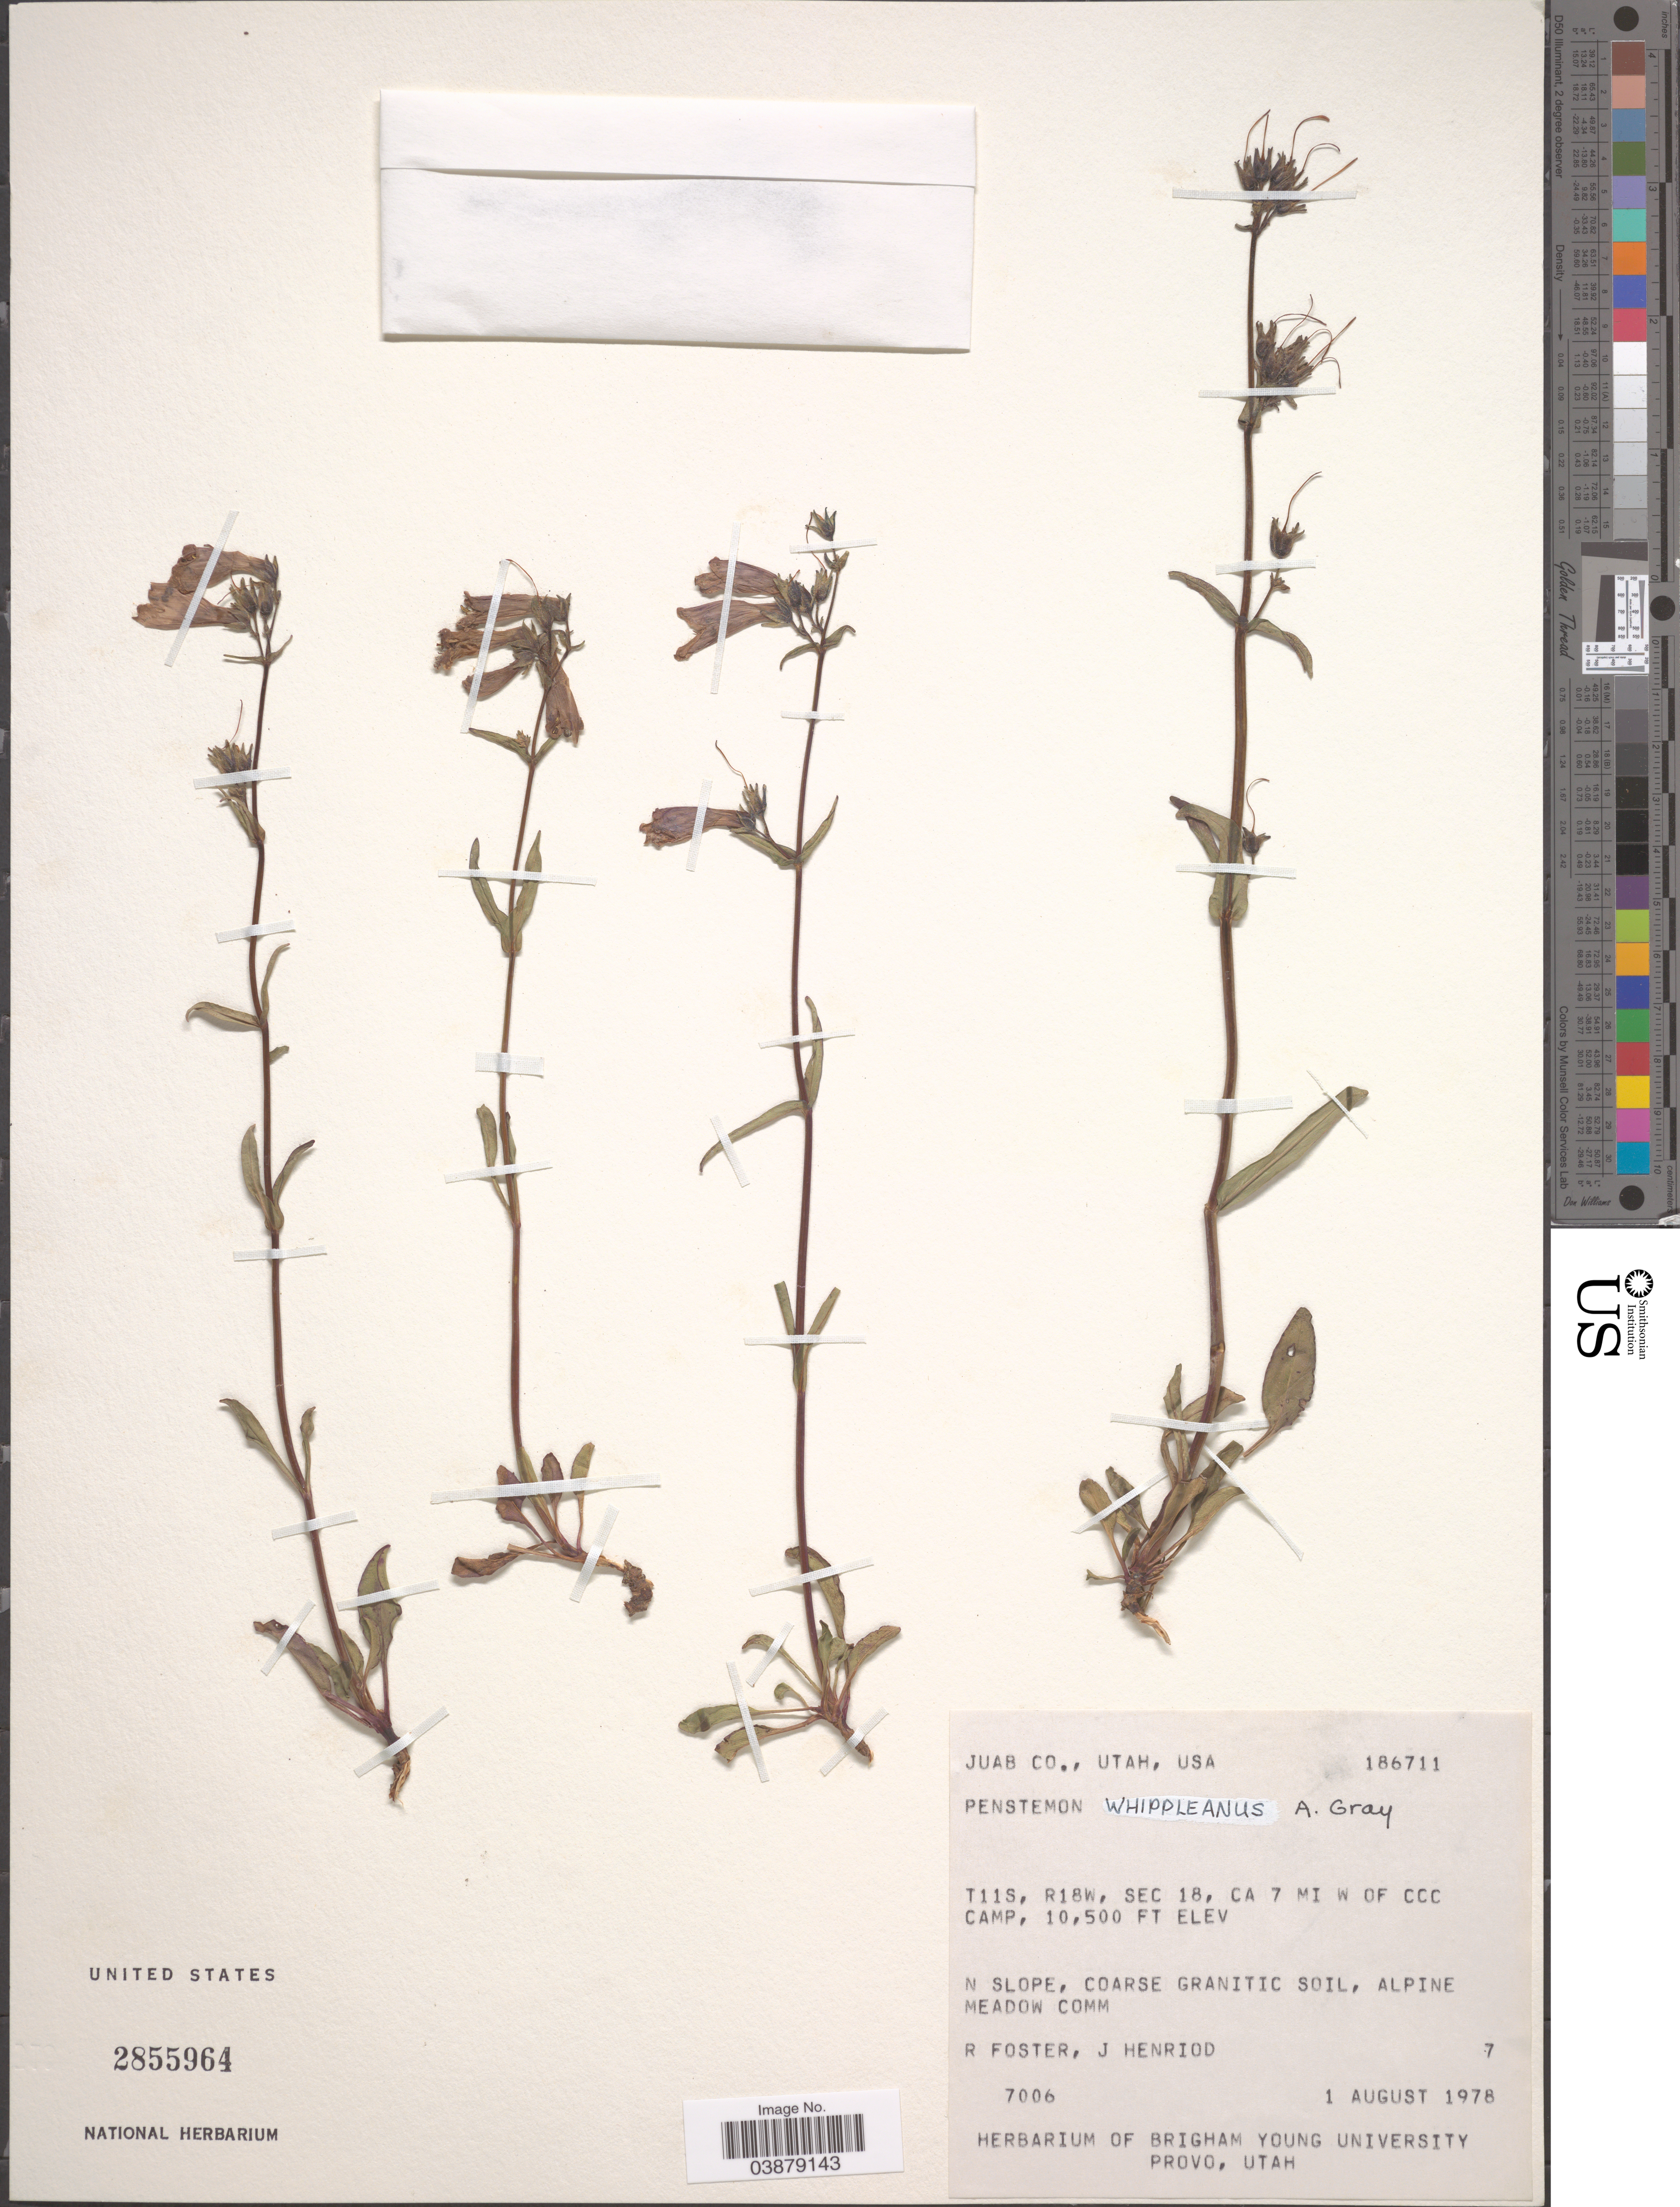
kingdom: Plantae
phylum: Tracheophyta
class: Magnoliopsida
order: Lamiales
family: Plantaginaceae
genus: Penstemon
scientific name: Penstemon whippleanus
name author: A. Gray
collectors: R. Foster & J. Henriod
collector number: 7006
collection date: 1978-08-01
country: United States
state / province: Utah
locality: Juab Co. T11S, R18W, Sec 18, Ca 7 mi W of CCC Camp, N slope.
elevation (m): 3200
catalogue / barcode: US 2855964